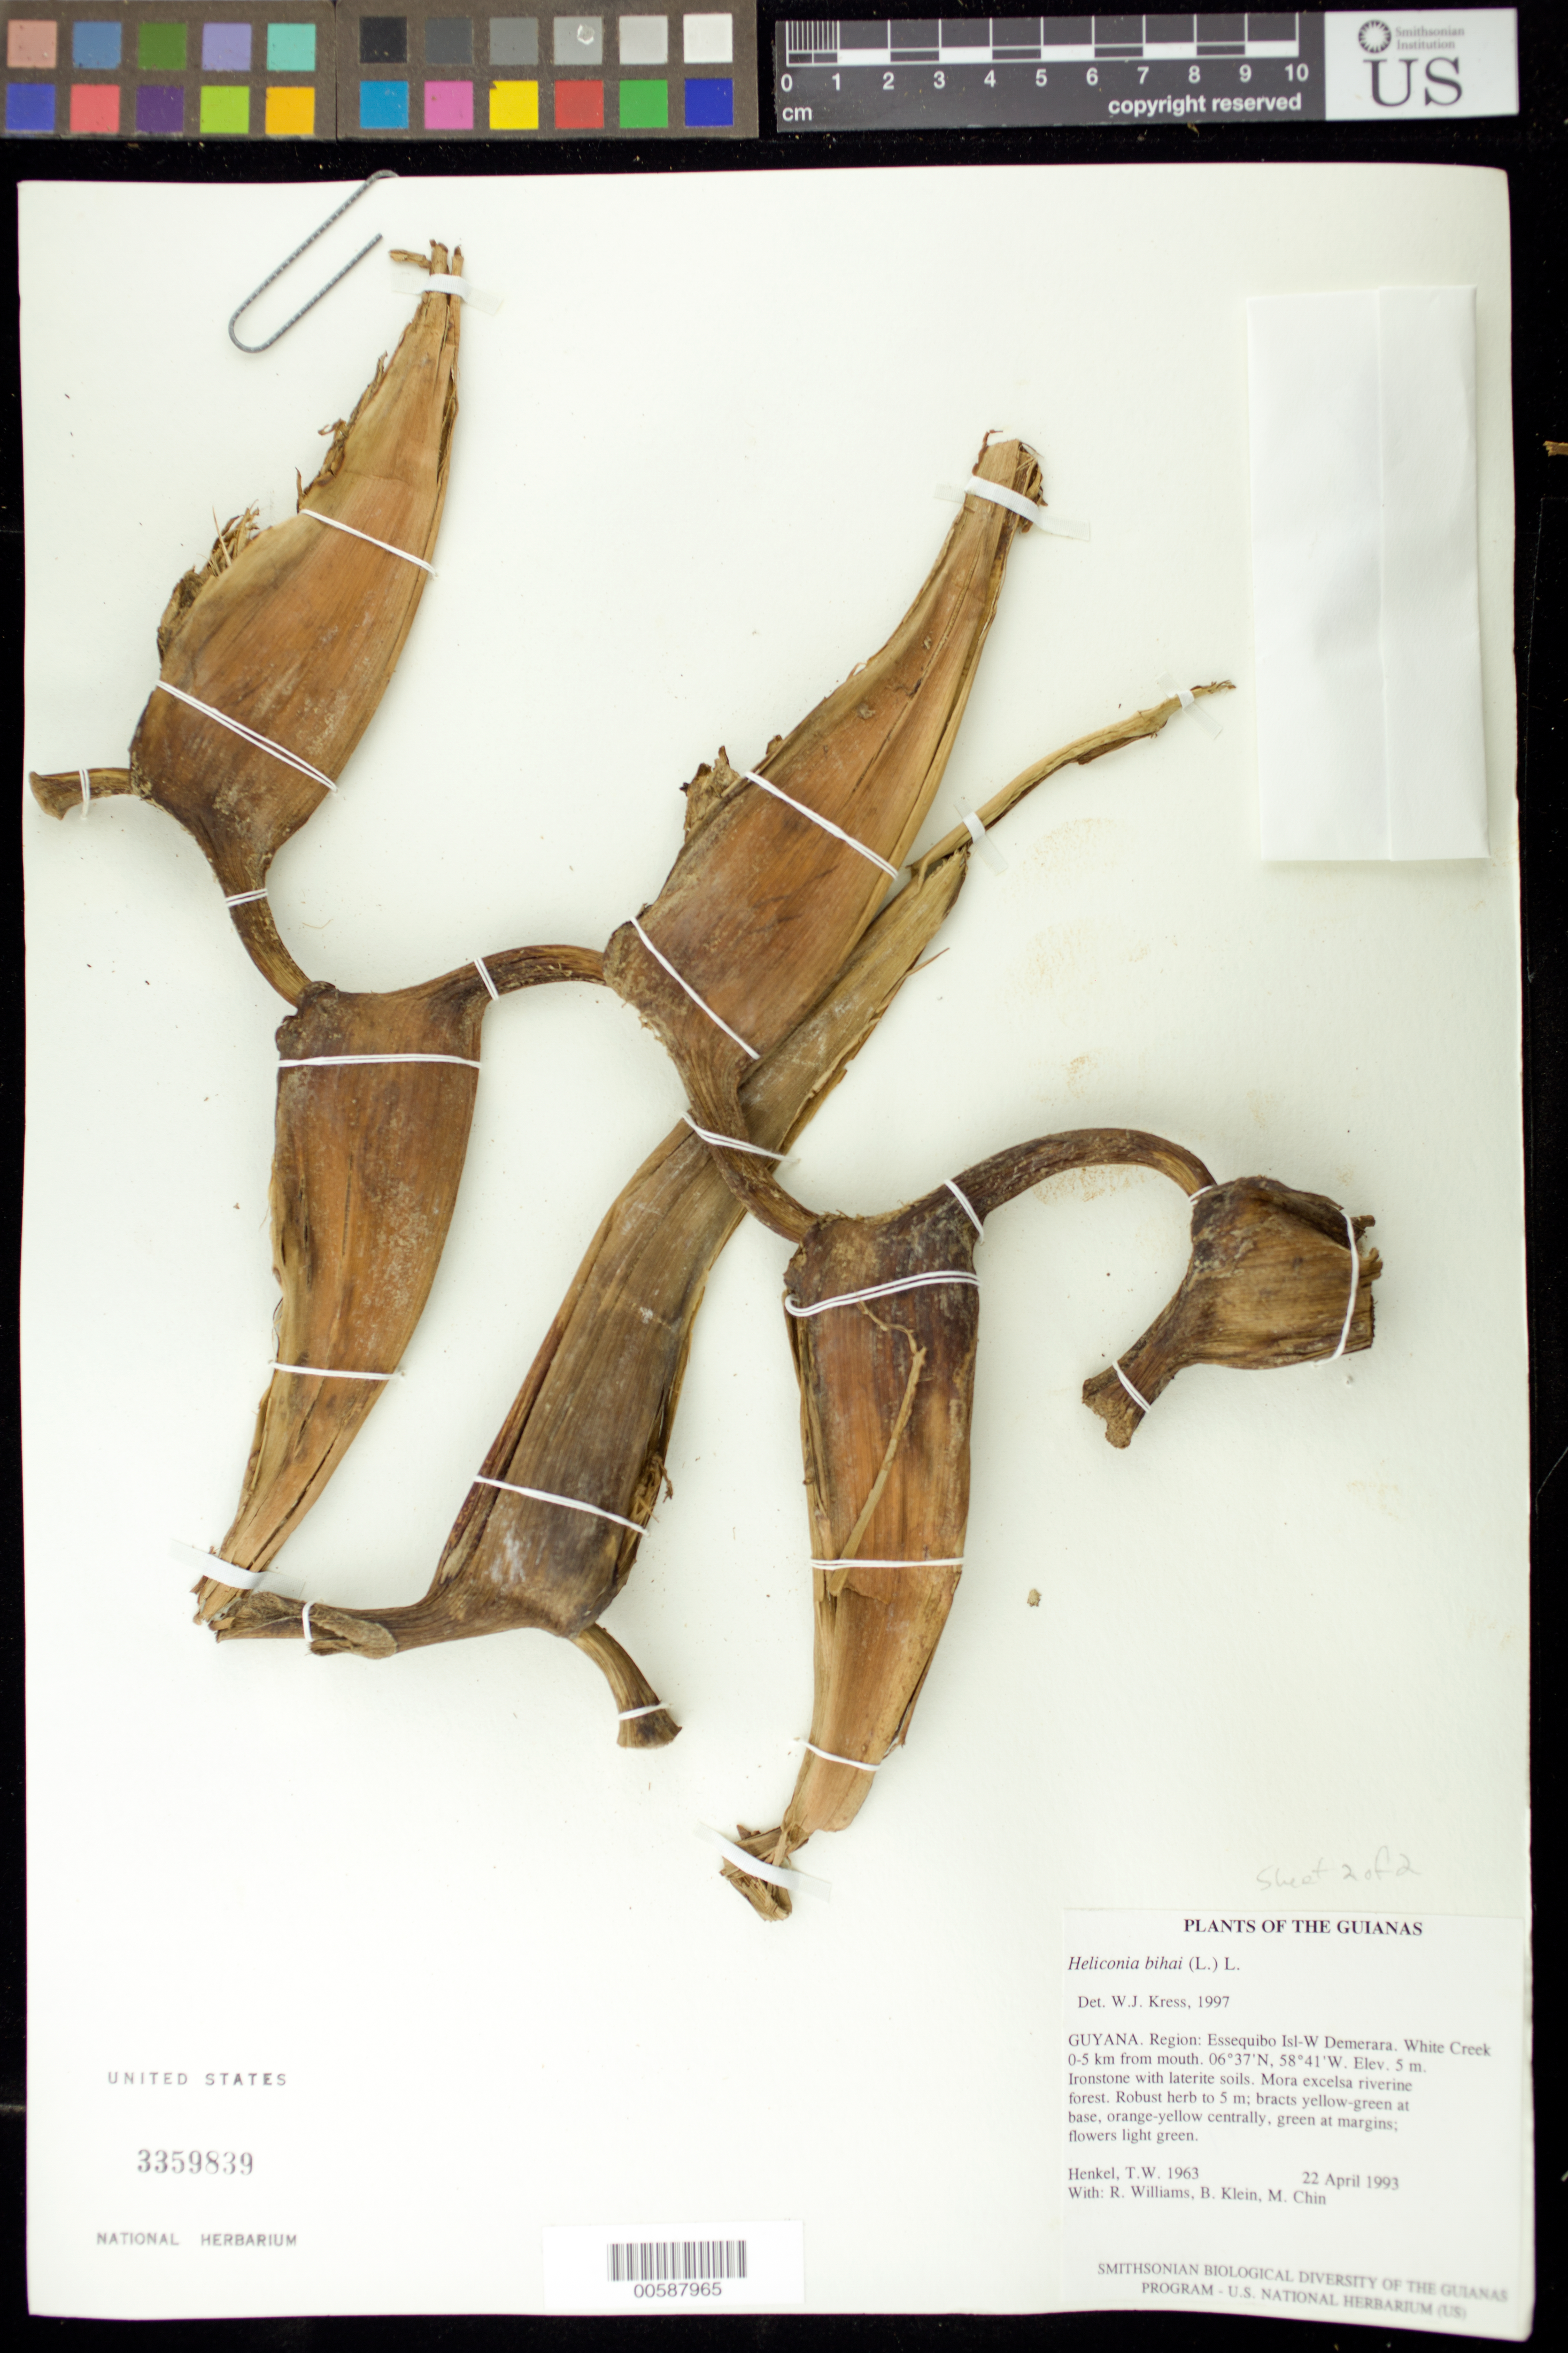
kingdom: Plantae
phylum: Tracheophyta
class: Liliopsida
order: Zingiberales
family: Heliconiaceae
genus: Heliconia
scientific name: Heliconia bihai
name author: (L.) L.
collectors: T. Henkel, R. Williams, B. Klein & M. Chin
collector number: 1963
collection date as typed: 22 April 1993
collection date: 1993-04-22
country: Guyana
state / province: Essequibo Isl-W. Demerara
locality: White Creek 0-5 km from mouth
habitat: Ironstone with laterite soils. Mora excelsa riverine forest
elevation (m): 5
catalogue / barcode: US 3359839